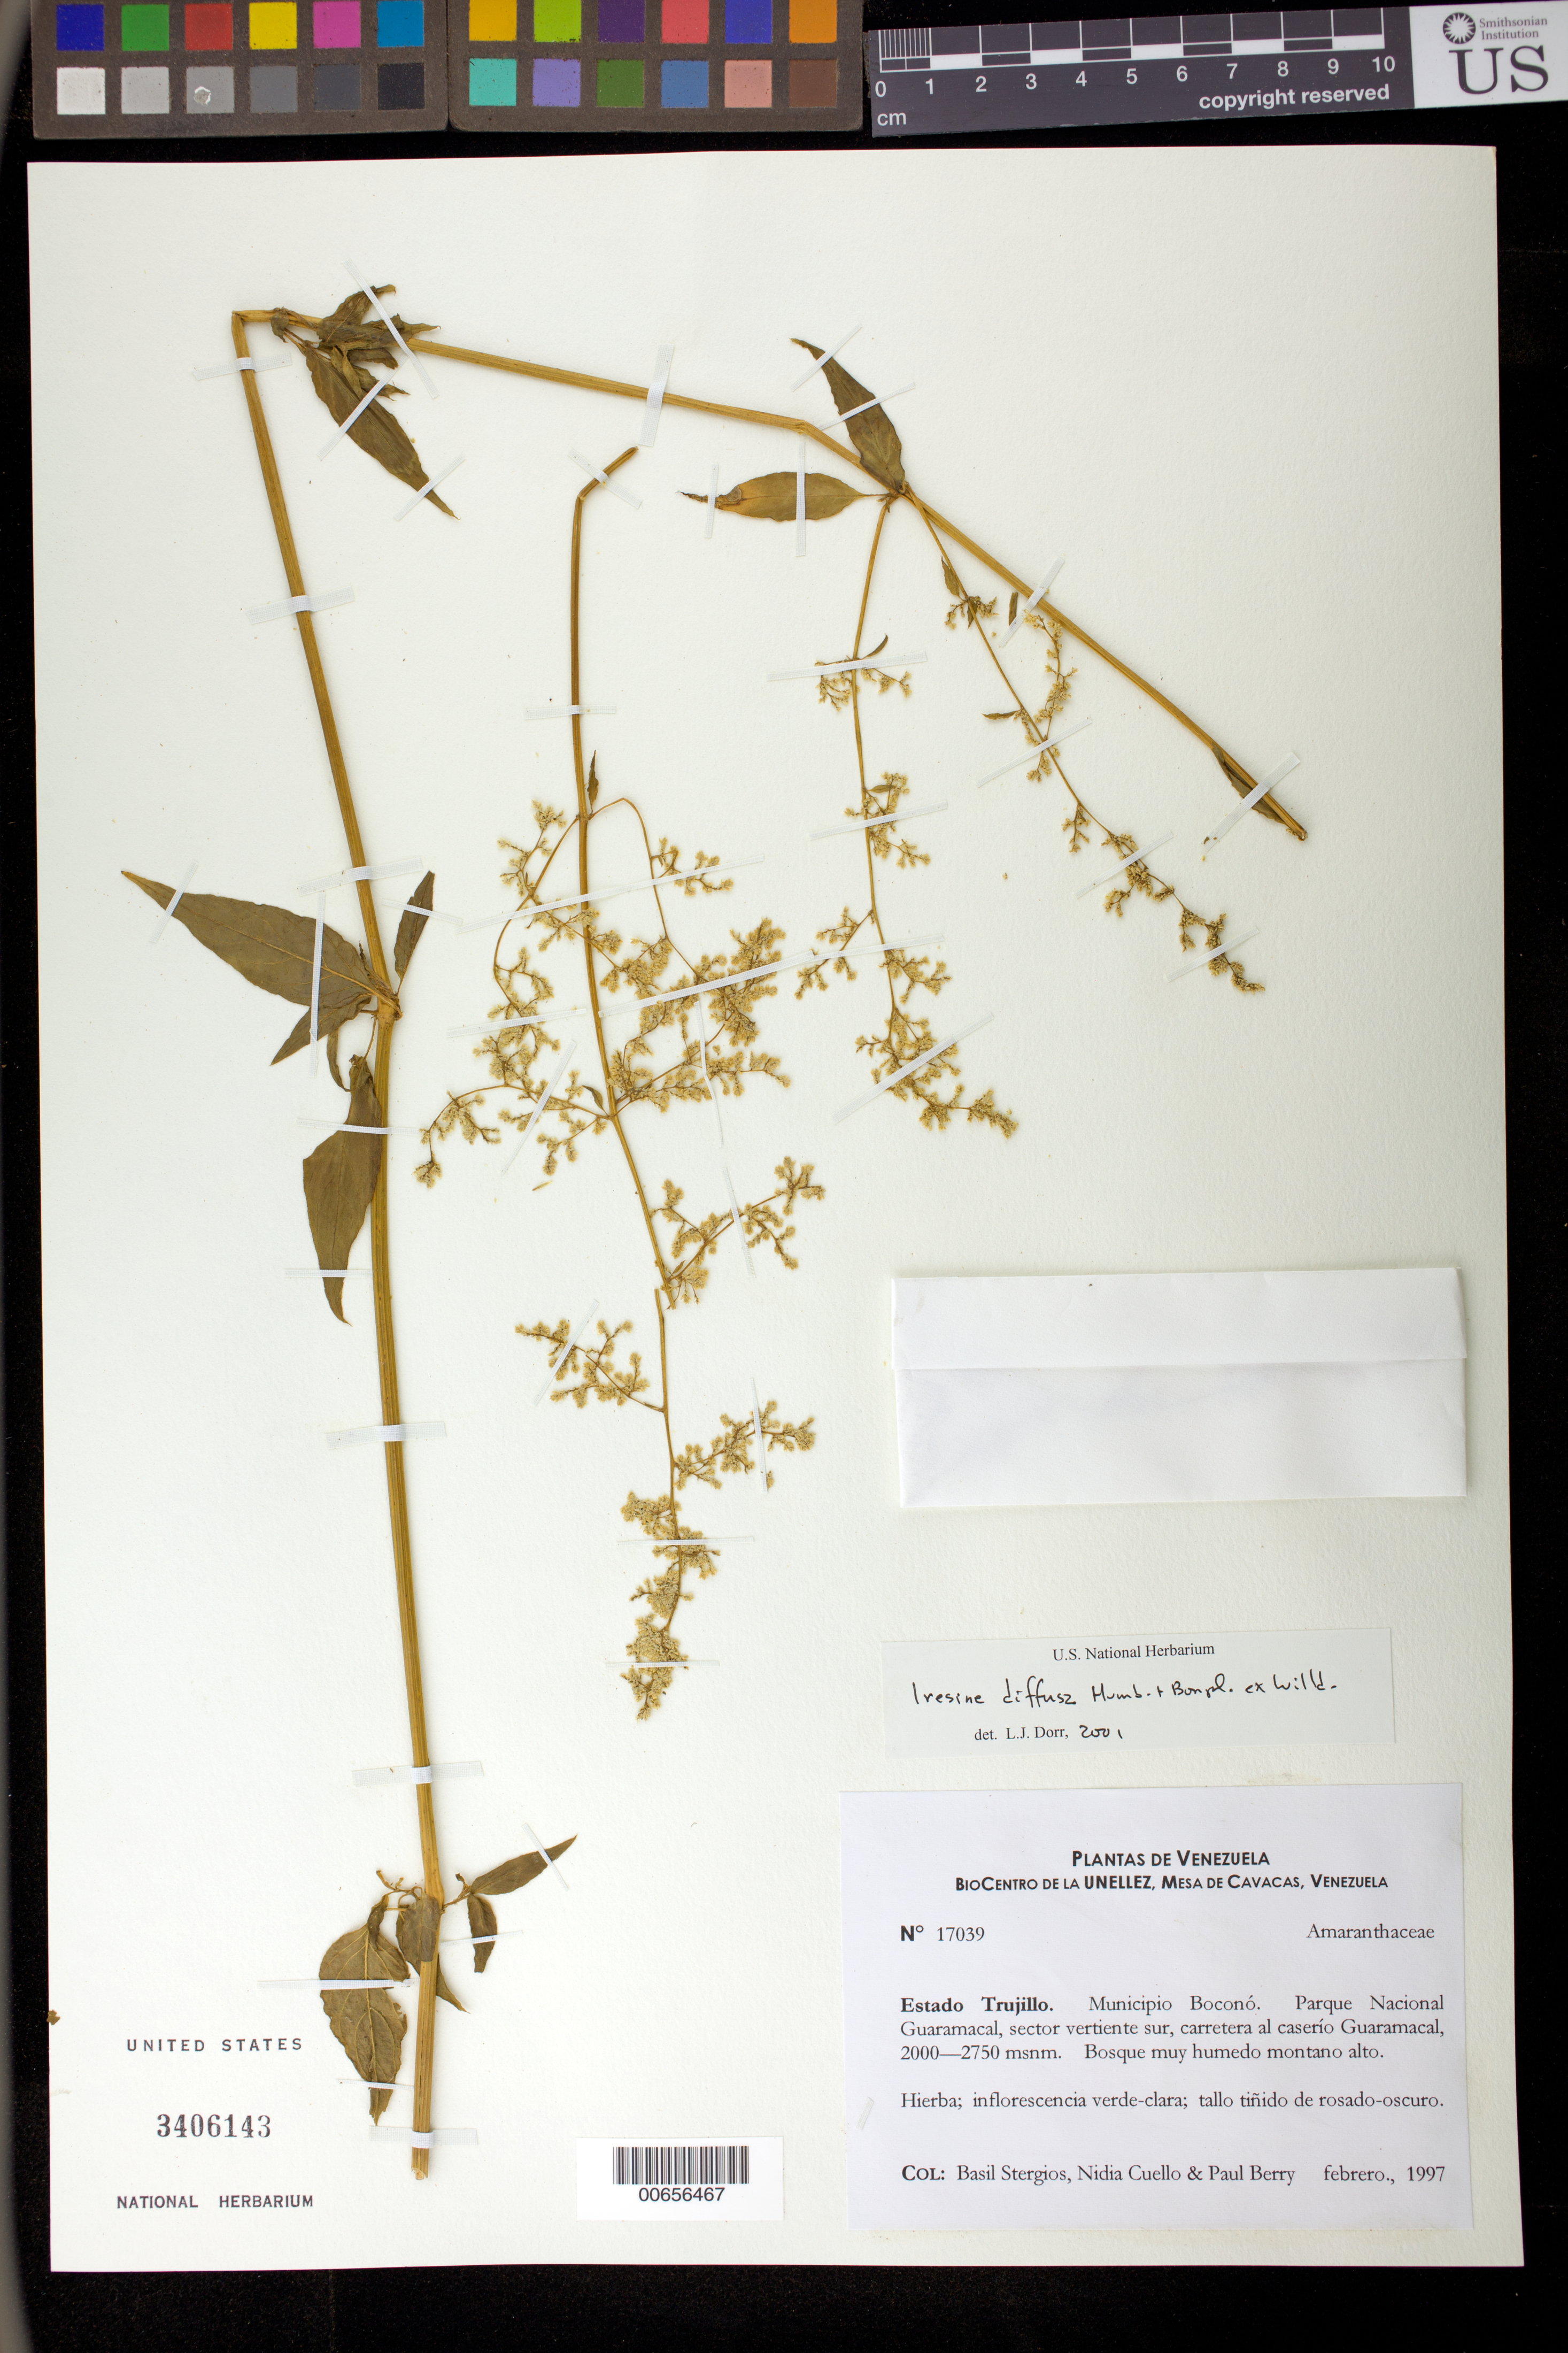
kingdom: Plantae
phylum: Tracheophyta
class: Magnoliopsida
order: Caryophyllales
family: Amaranthaceae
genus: Iresine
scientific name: Iresine diffusa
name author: Humb. & Bonpl. ex Willd.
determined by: Dorr, L. J., (BOT), Smithsonian Institution - National Museum of Natural History (UNITED STATES)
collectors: B. G. Stergios, N. L. Cuello & P. Berry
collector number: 17039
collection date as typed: Feb 1997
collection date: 1997-02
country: Venezuela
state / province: Trujillo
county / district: Boconó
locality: Parque Nacional Guaramacal. Sector vertiente S. Carretera al caserío Guaramacal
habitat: Bosque muy húmedo montano alto.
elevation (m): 2000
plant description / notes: PORT, US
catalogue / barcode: US 3406143